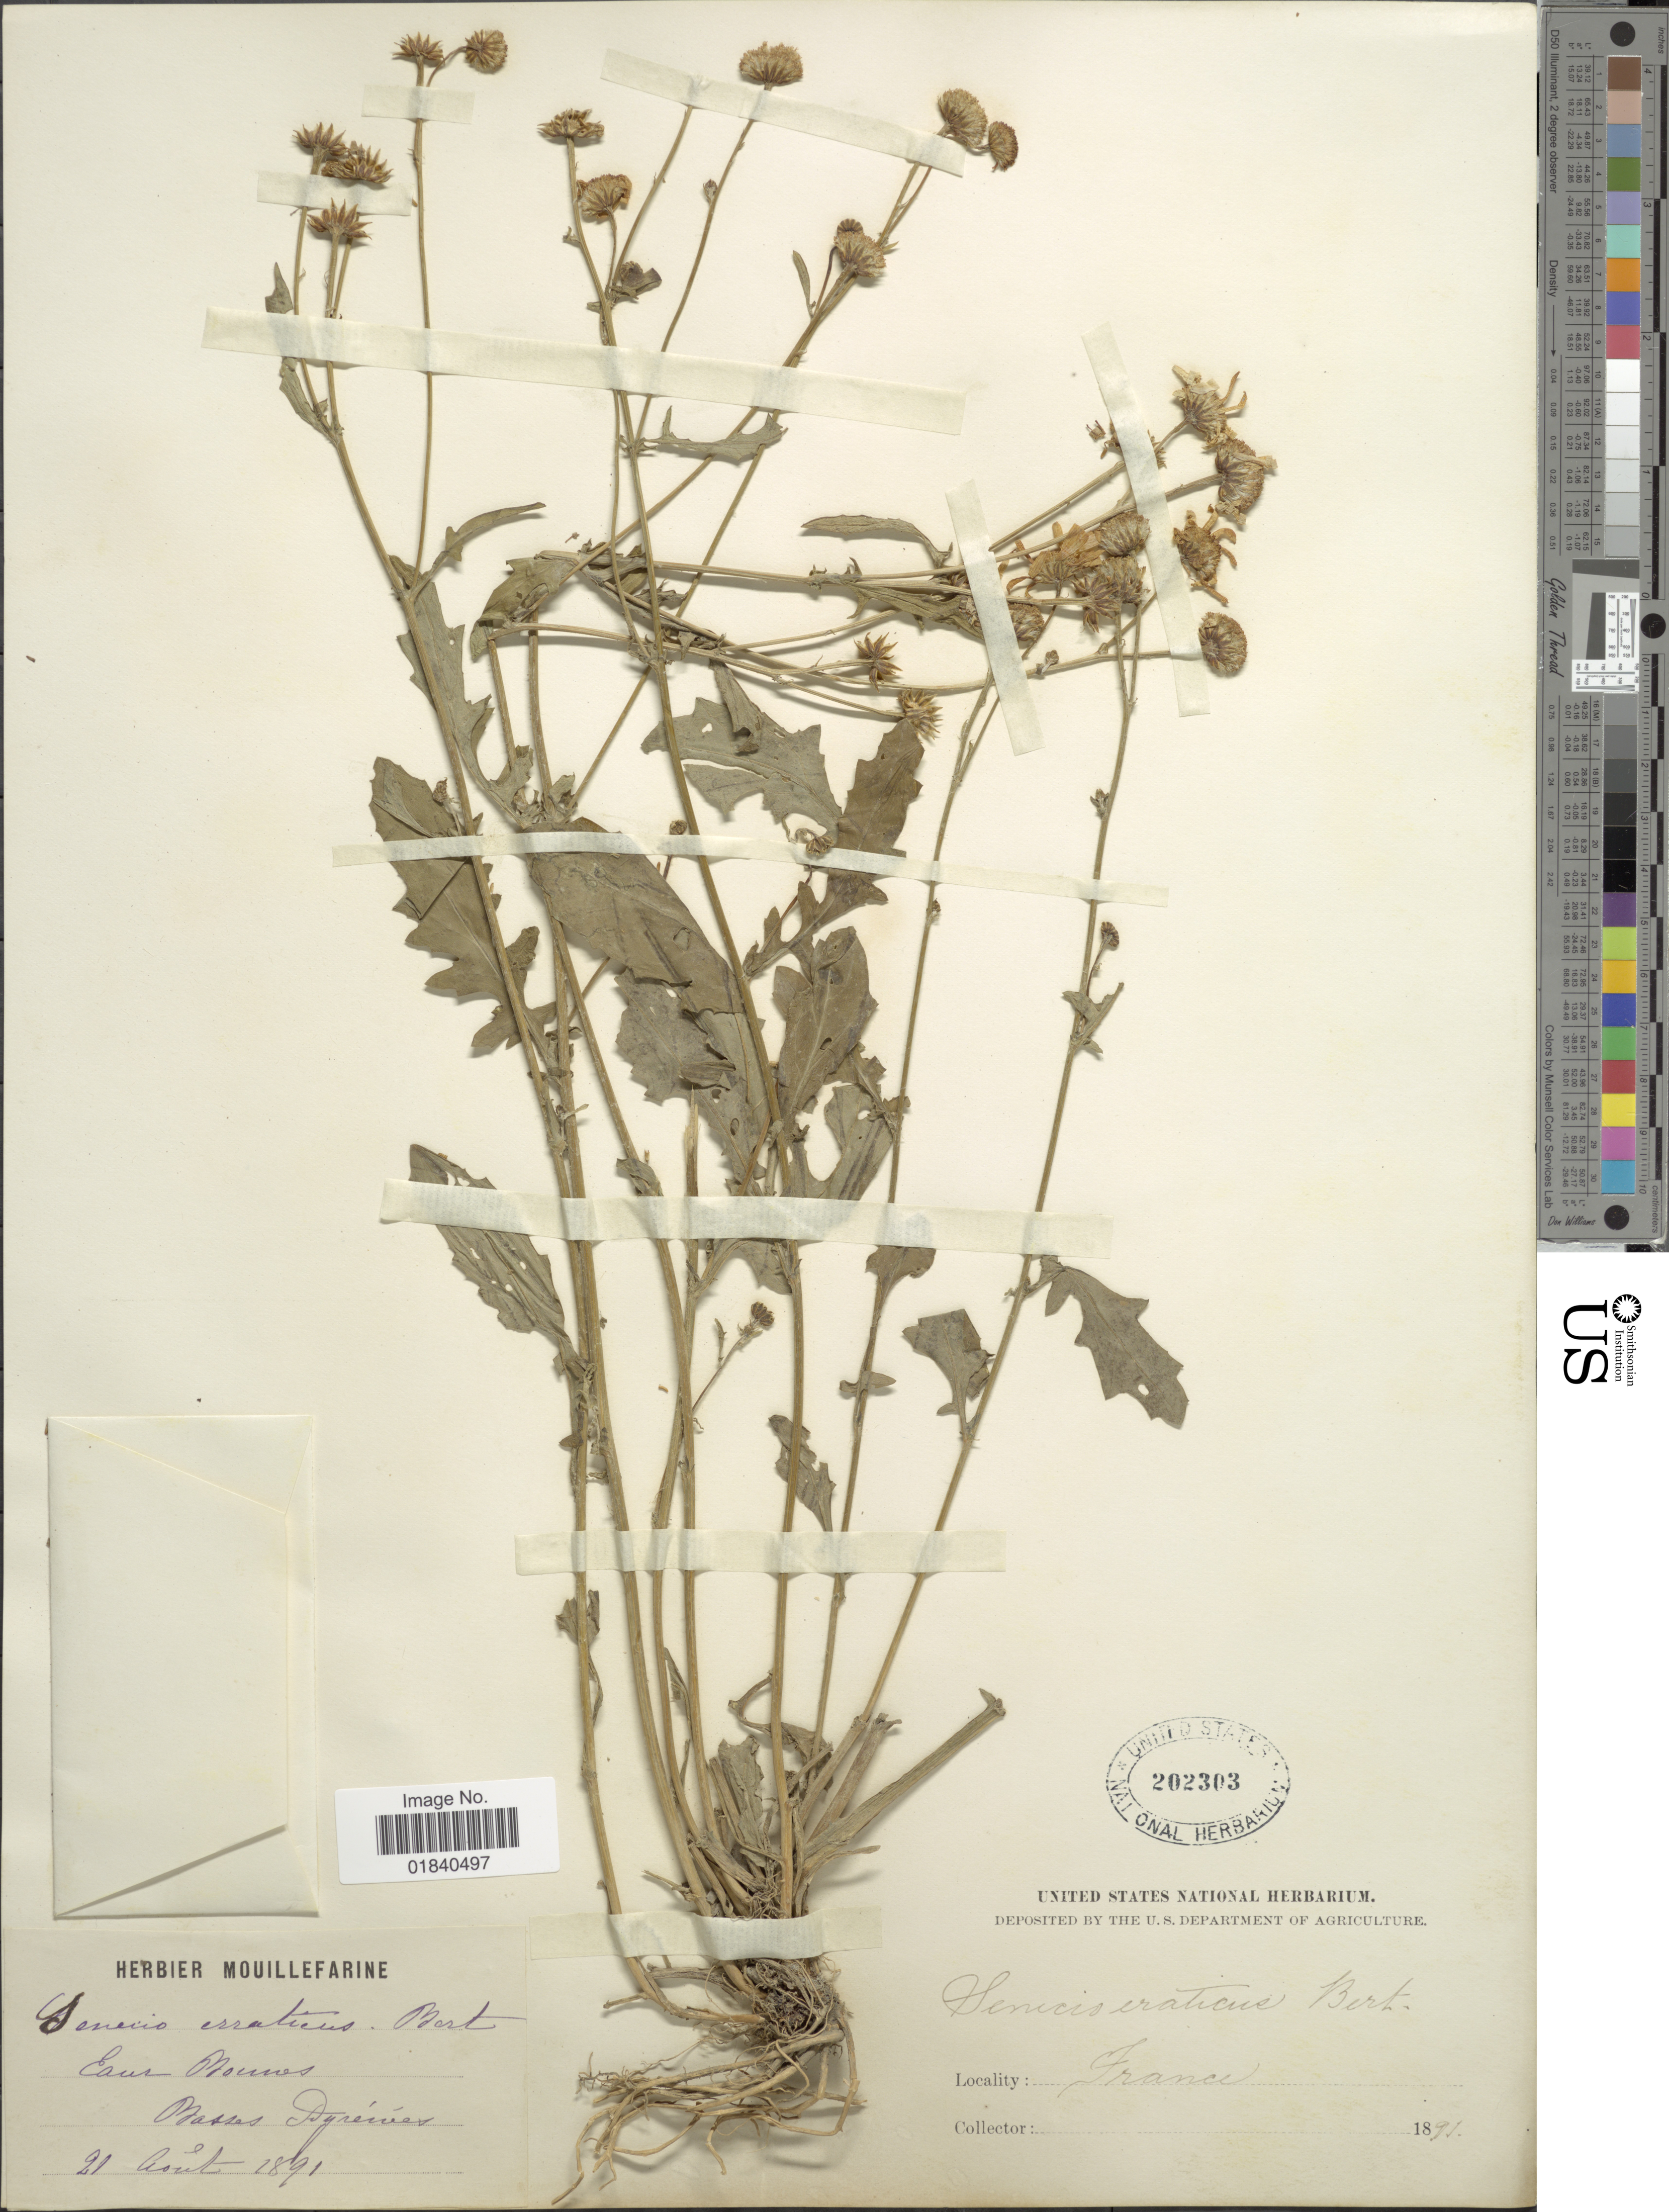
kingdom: Plantae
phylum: Tracheophyta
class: Magnoliopsida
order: Asterales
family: Asteraceae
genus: Jacobaea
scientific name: Jacobaea erratica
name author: (Bertol.) Fourr.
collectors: ex herb. Mouillefarine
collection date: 1891-08-21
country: France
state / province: Nouvelle-Aquitaine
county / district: Pyrénées-Atlantiques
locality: Eaux Bonnes, Basses Pyrénées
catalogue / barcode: US 202303